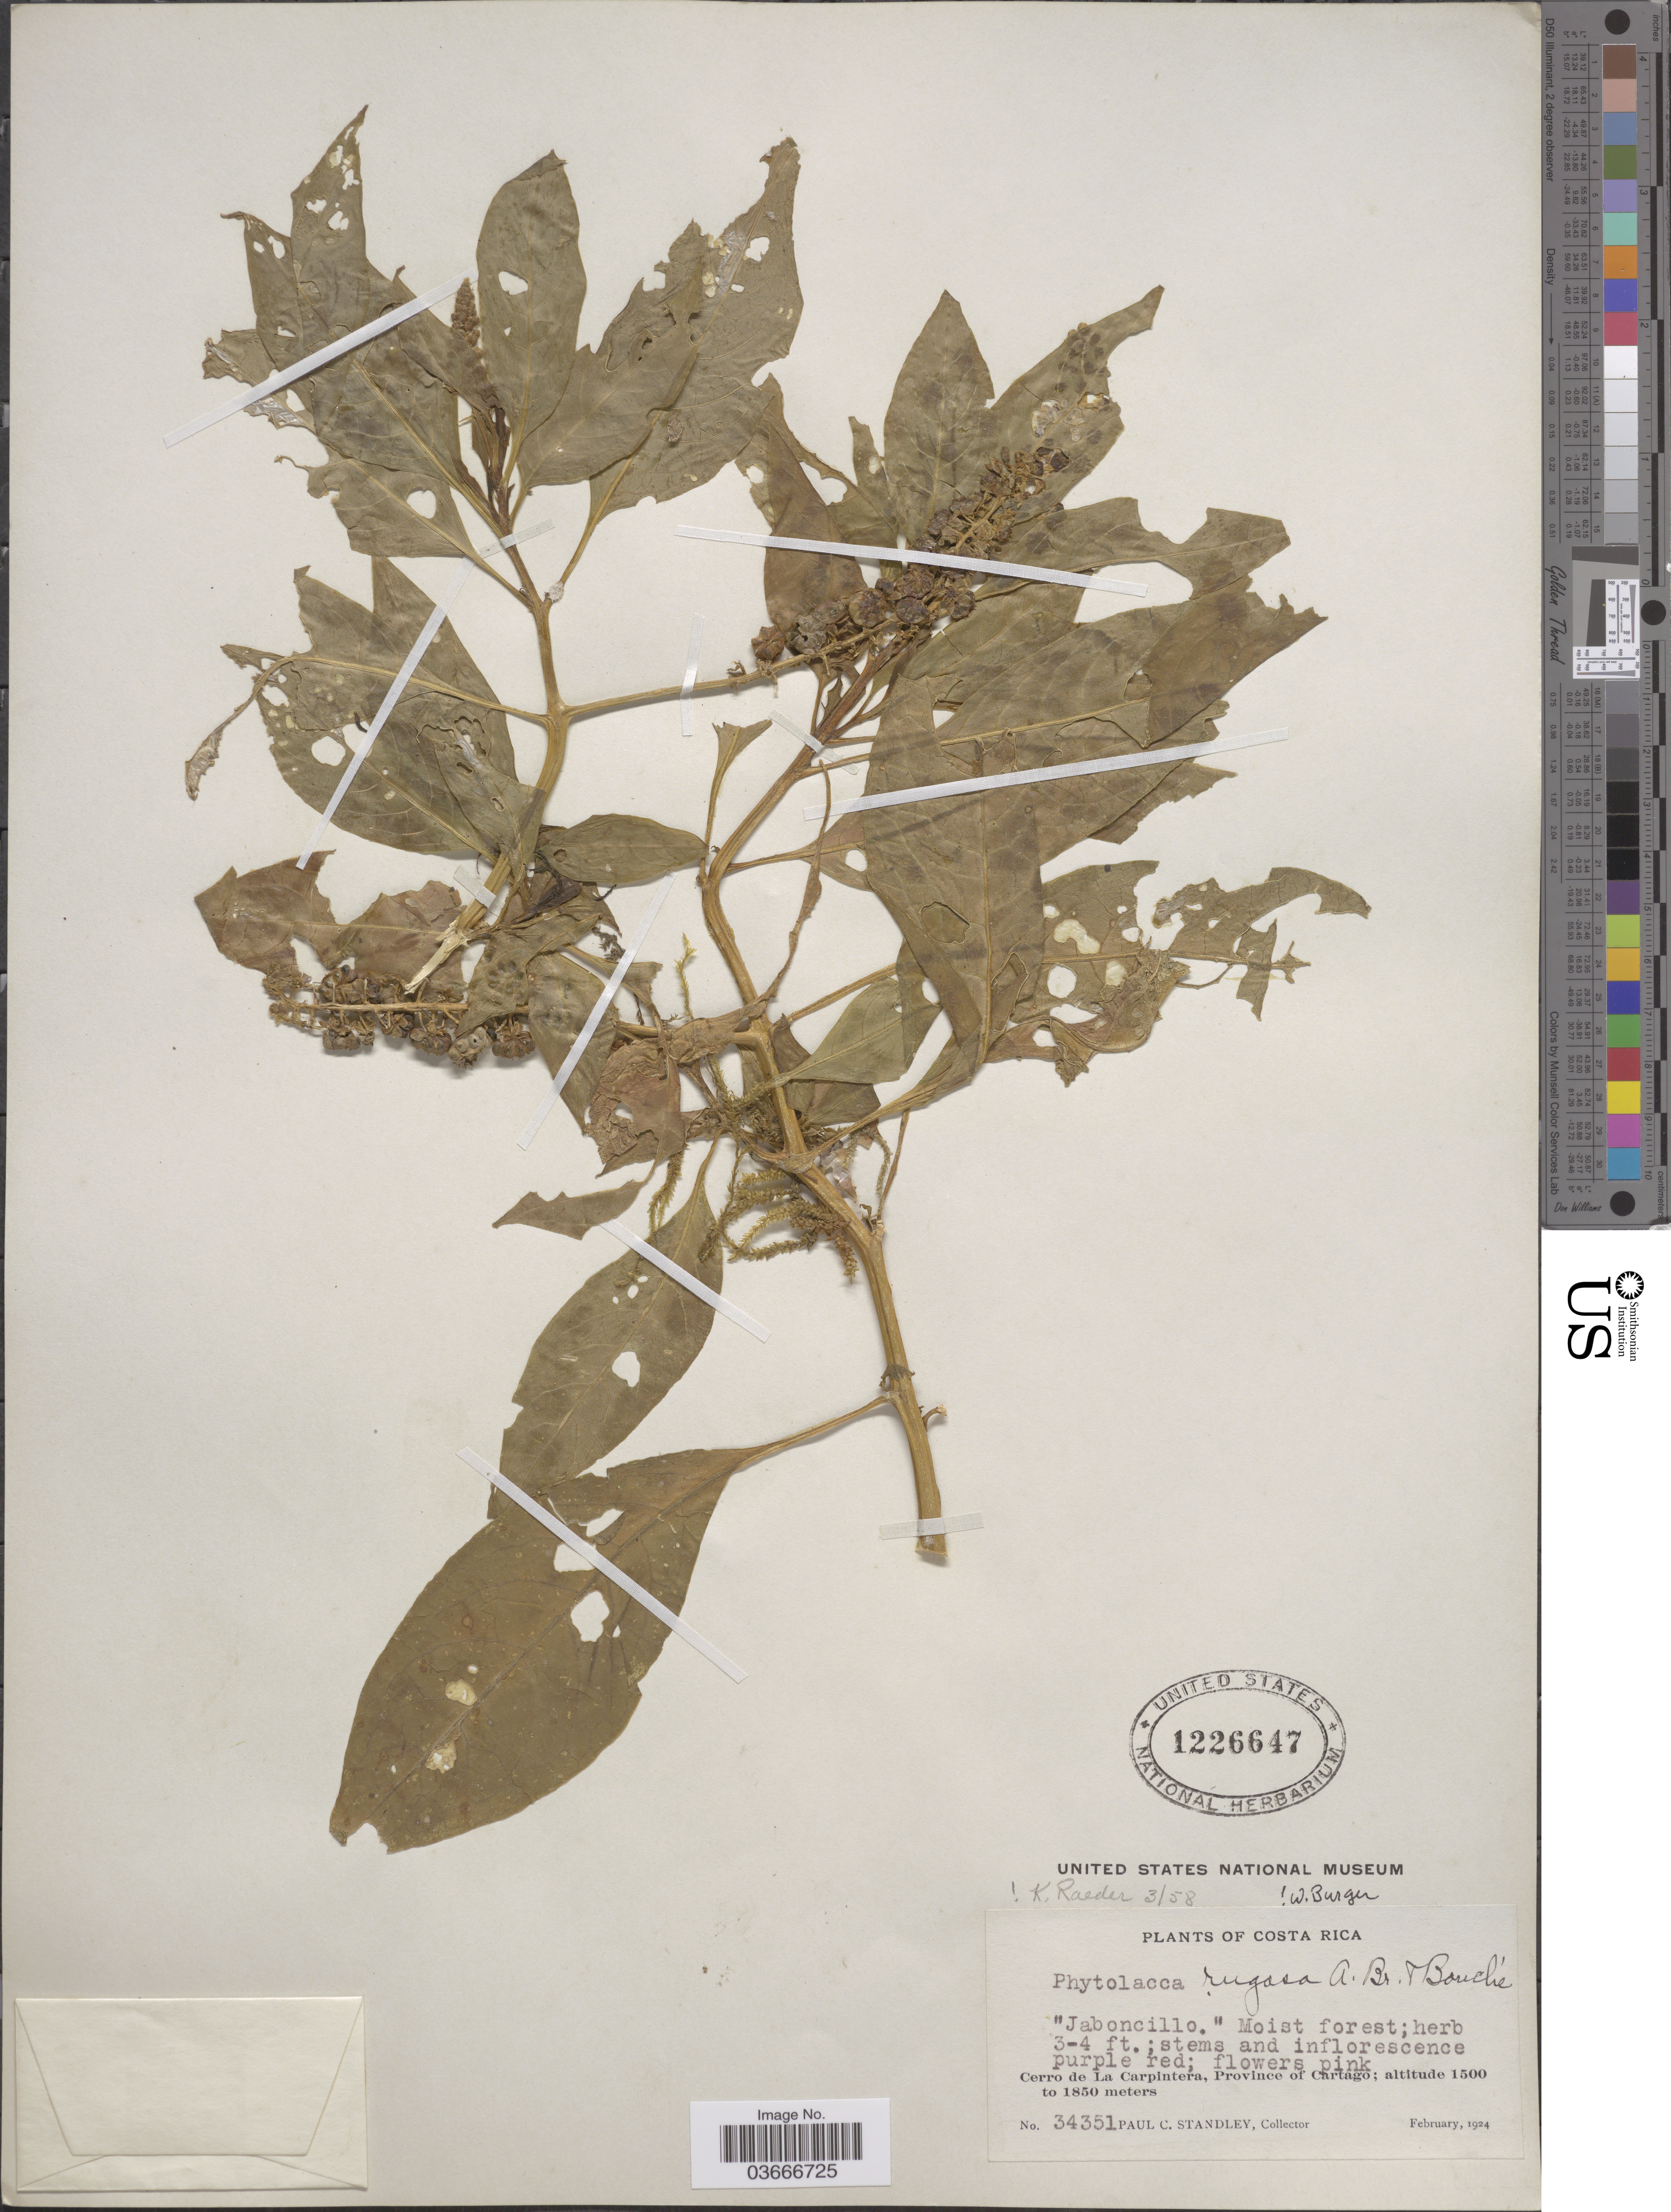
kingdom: Plantae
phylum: Tracheophyta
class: Magnoliopsida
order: Caryophyllales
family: Phytolaccaceae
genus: Phytolacca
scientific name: Phytolacca rugosa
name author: A. Braun & C.D. Bouché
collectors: P. C. Standley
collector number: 34351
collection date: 1924-02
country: Costa Rica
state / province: Cartago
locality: Cerro de La Carpintera.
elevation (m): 1500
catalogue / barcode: US 1226647